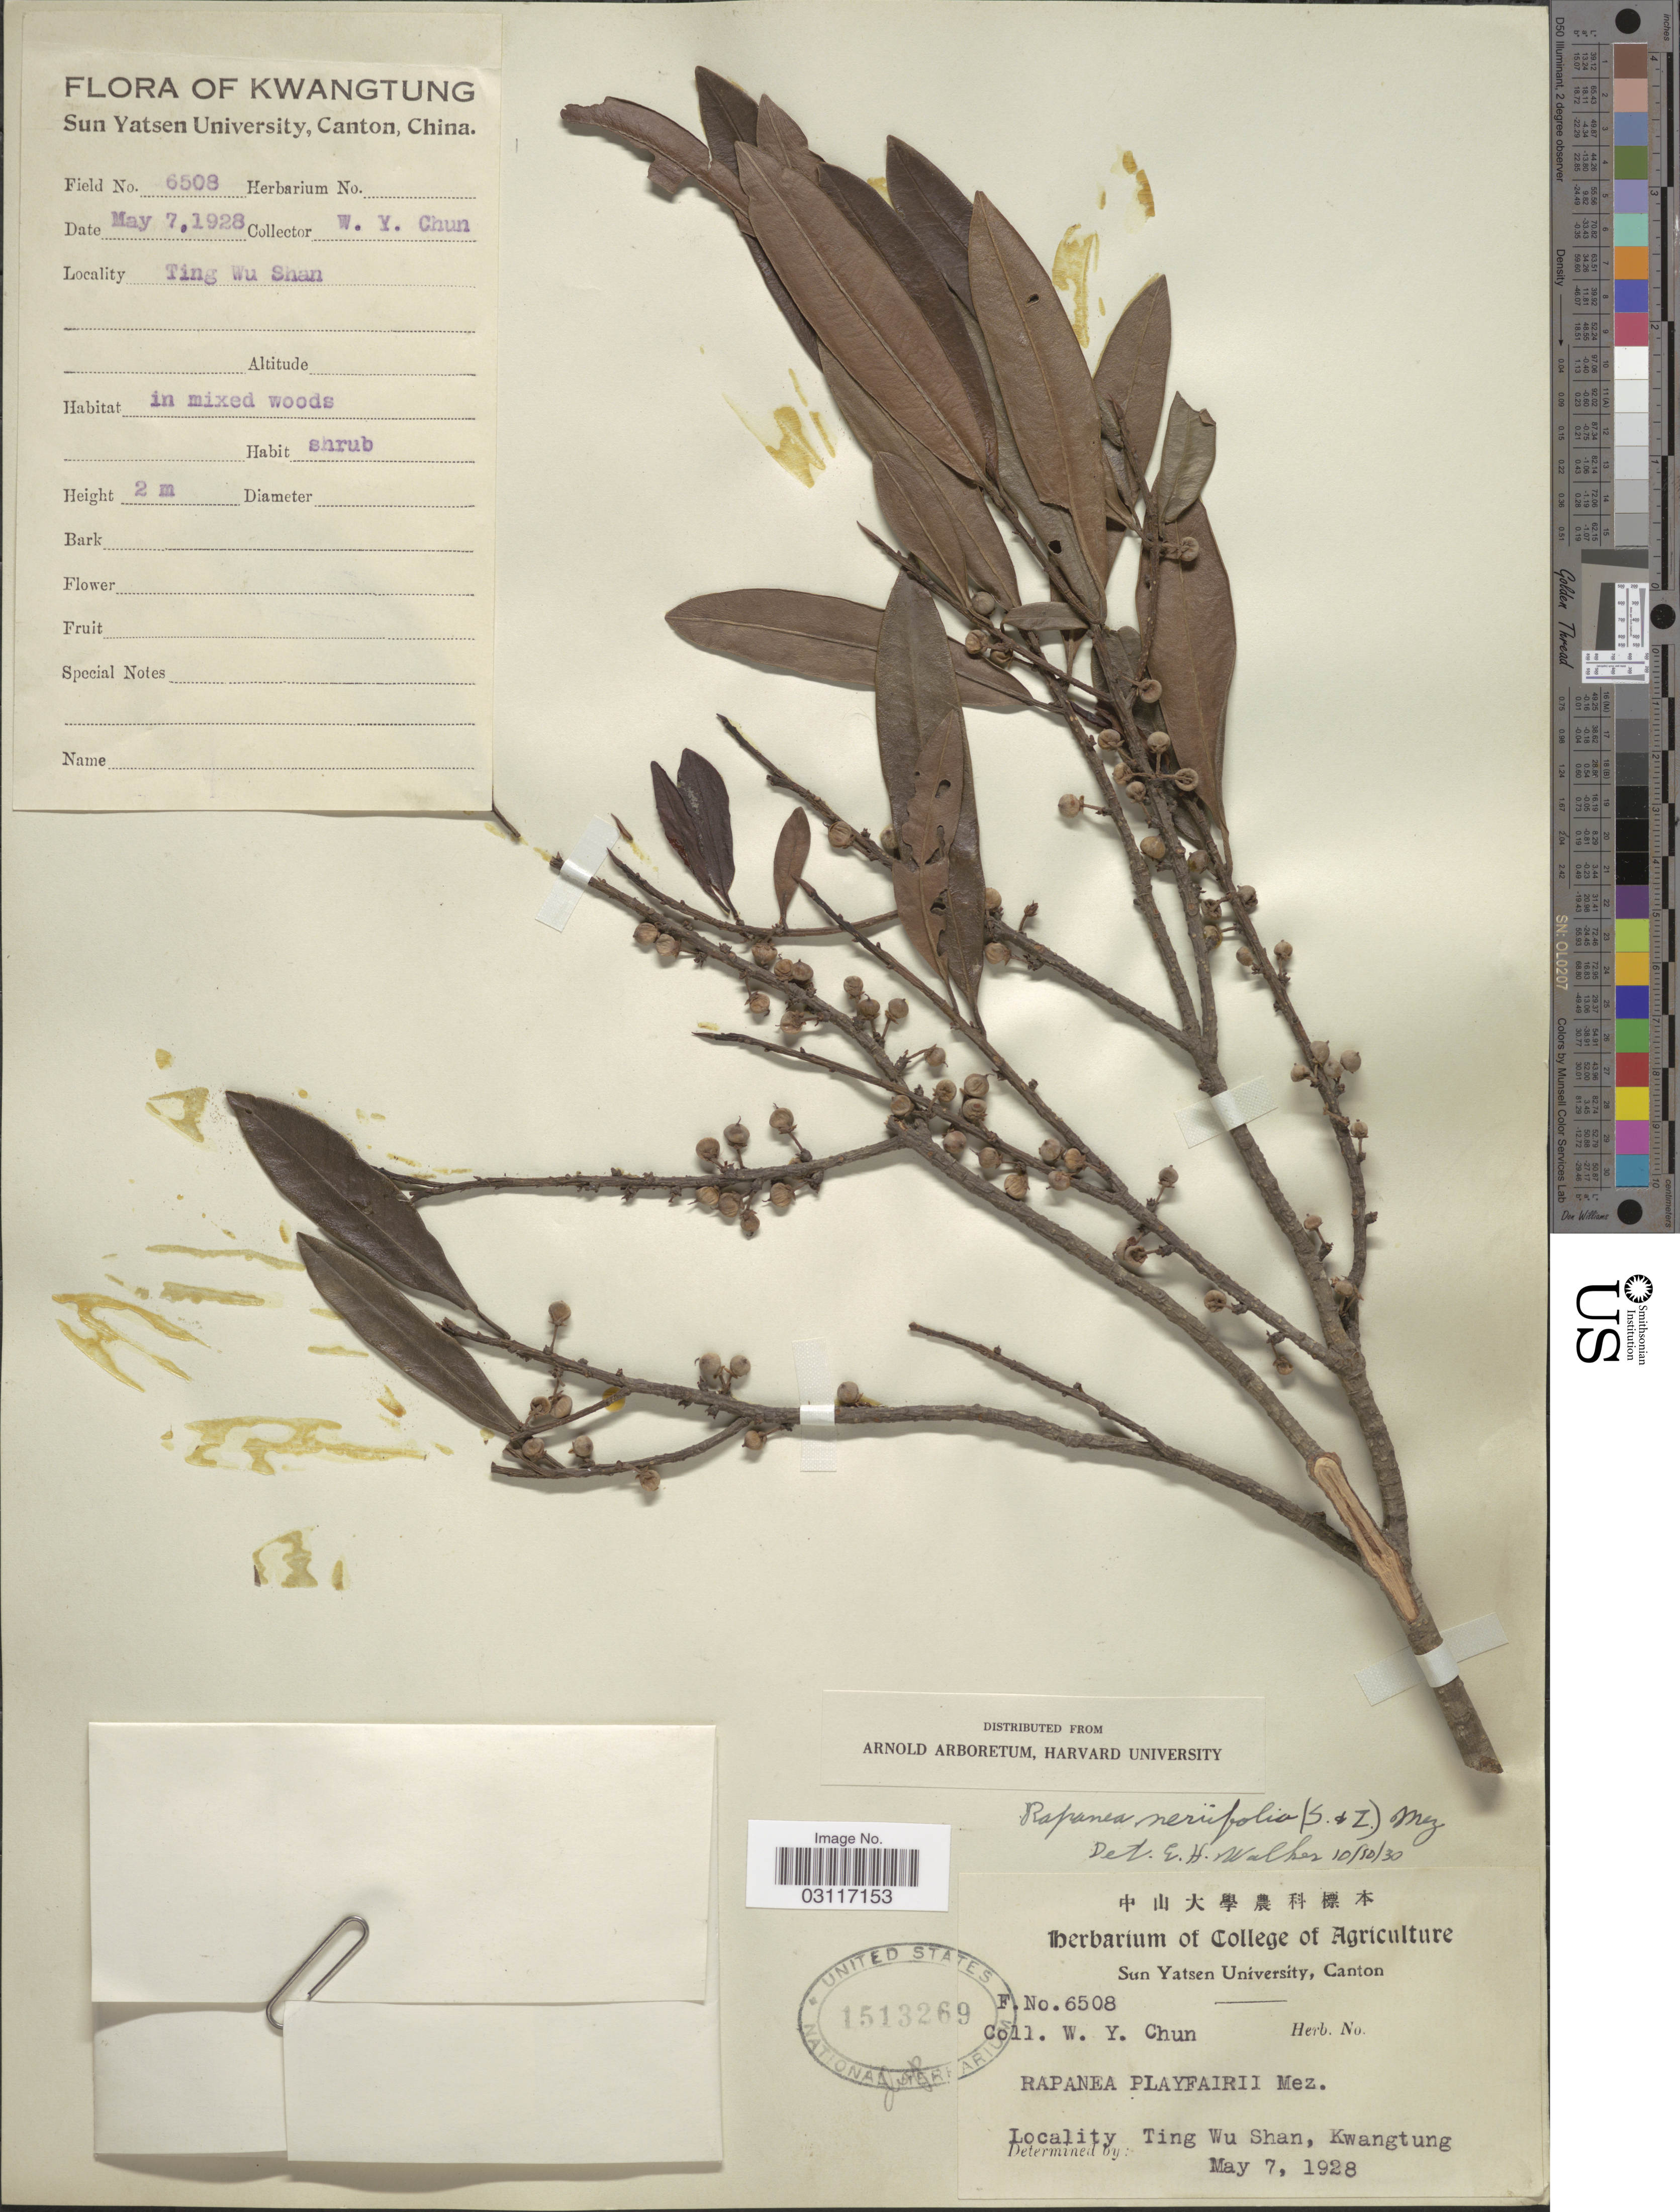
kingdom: Plantae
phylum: Tracheophyta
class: Magnoliopsida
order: Ericales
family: Primulaceae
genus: Myrsine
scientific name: Myrsine seguinii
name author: H. Lév.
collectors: W. Y. Chun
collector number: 6508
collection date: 1928-05-07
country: China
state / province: Guangdong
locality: Ting Wu Shan, Kwangtung.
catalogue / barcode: US 1513269